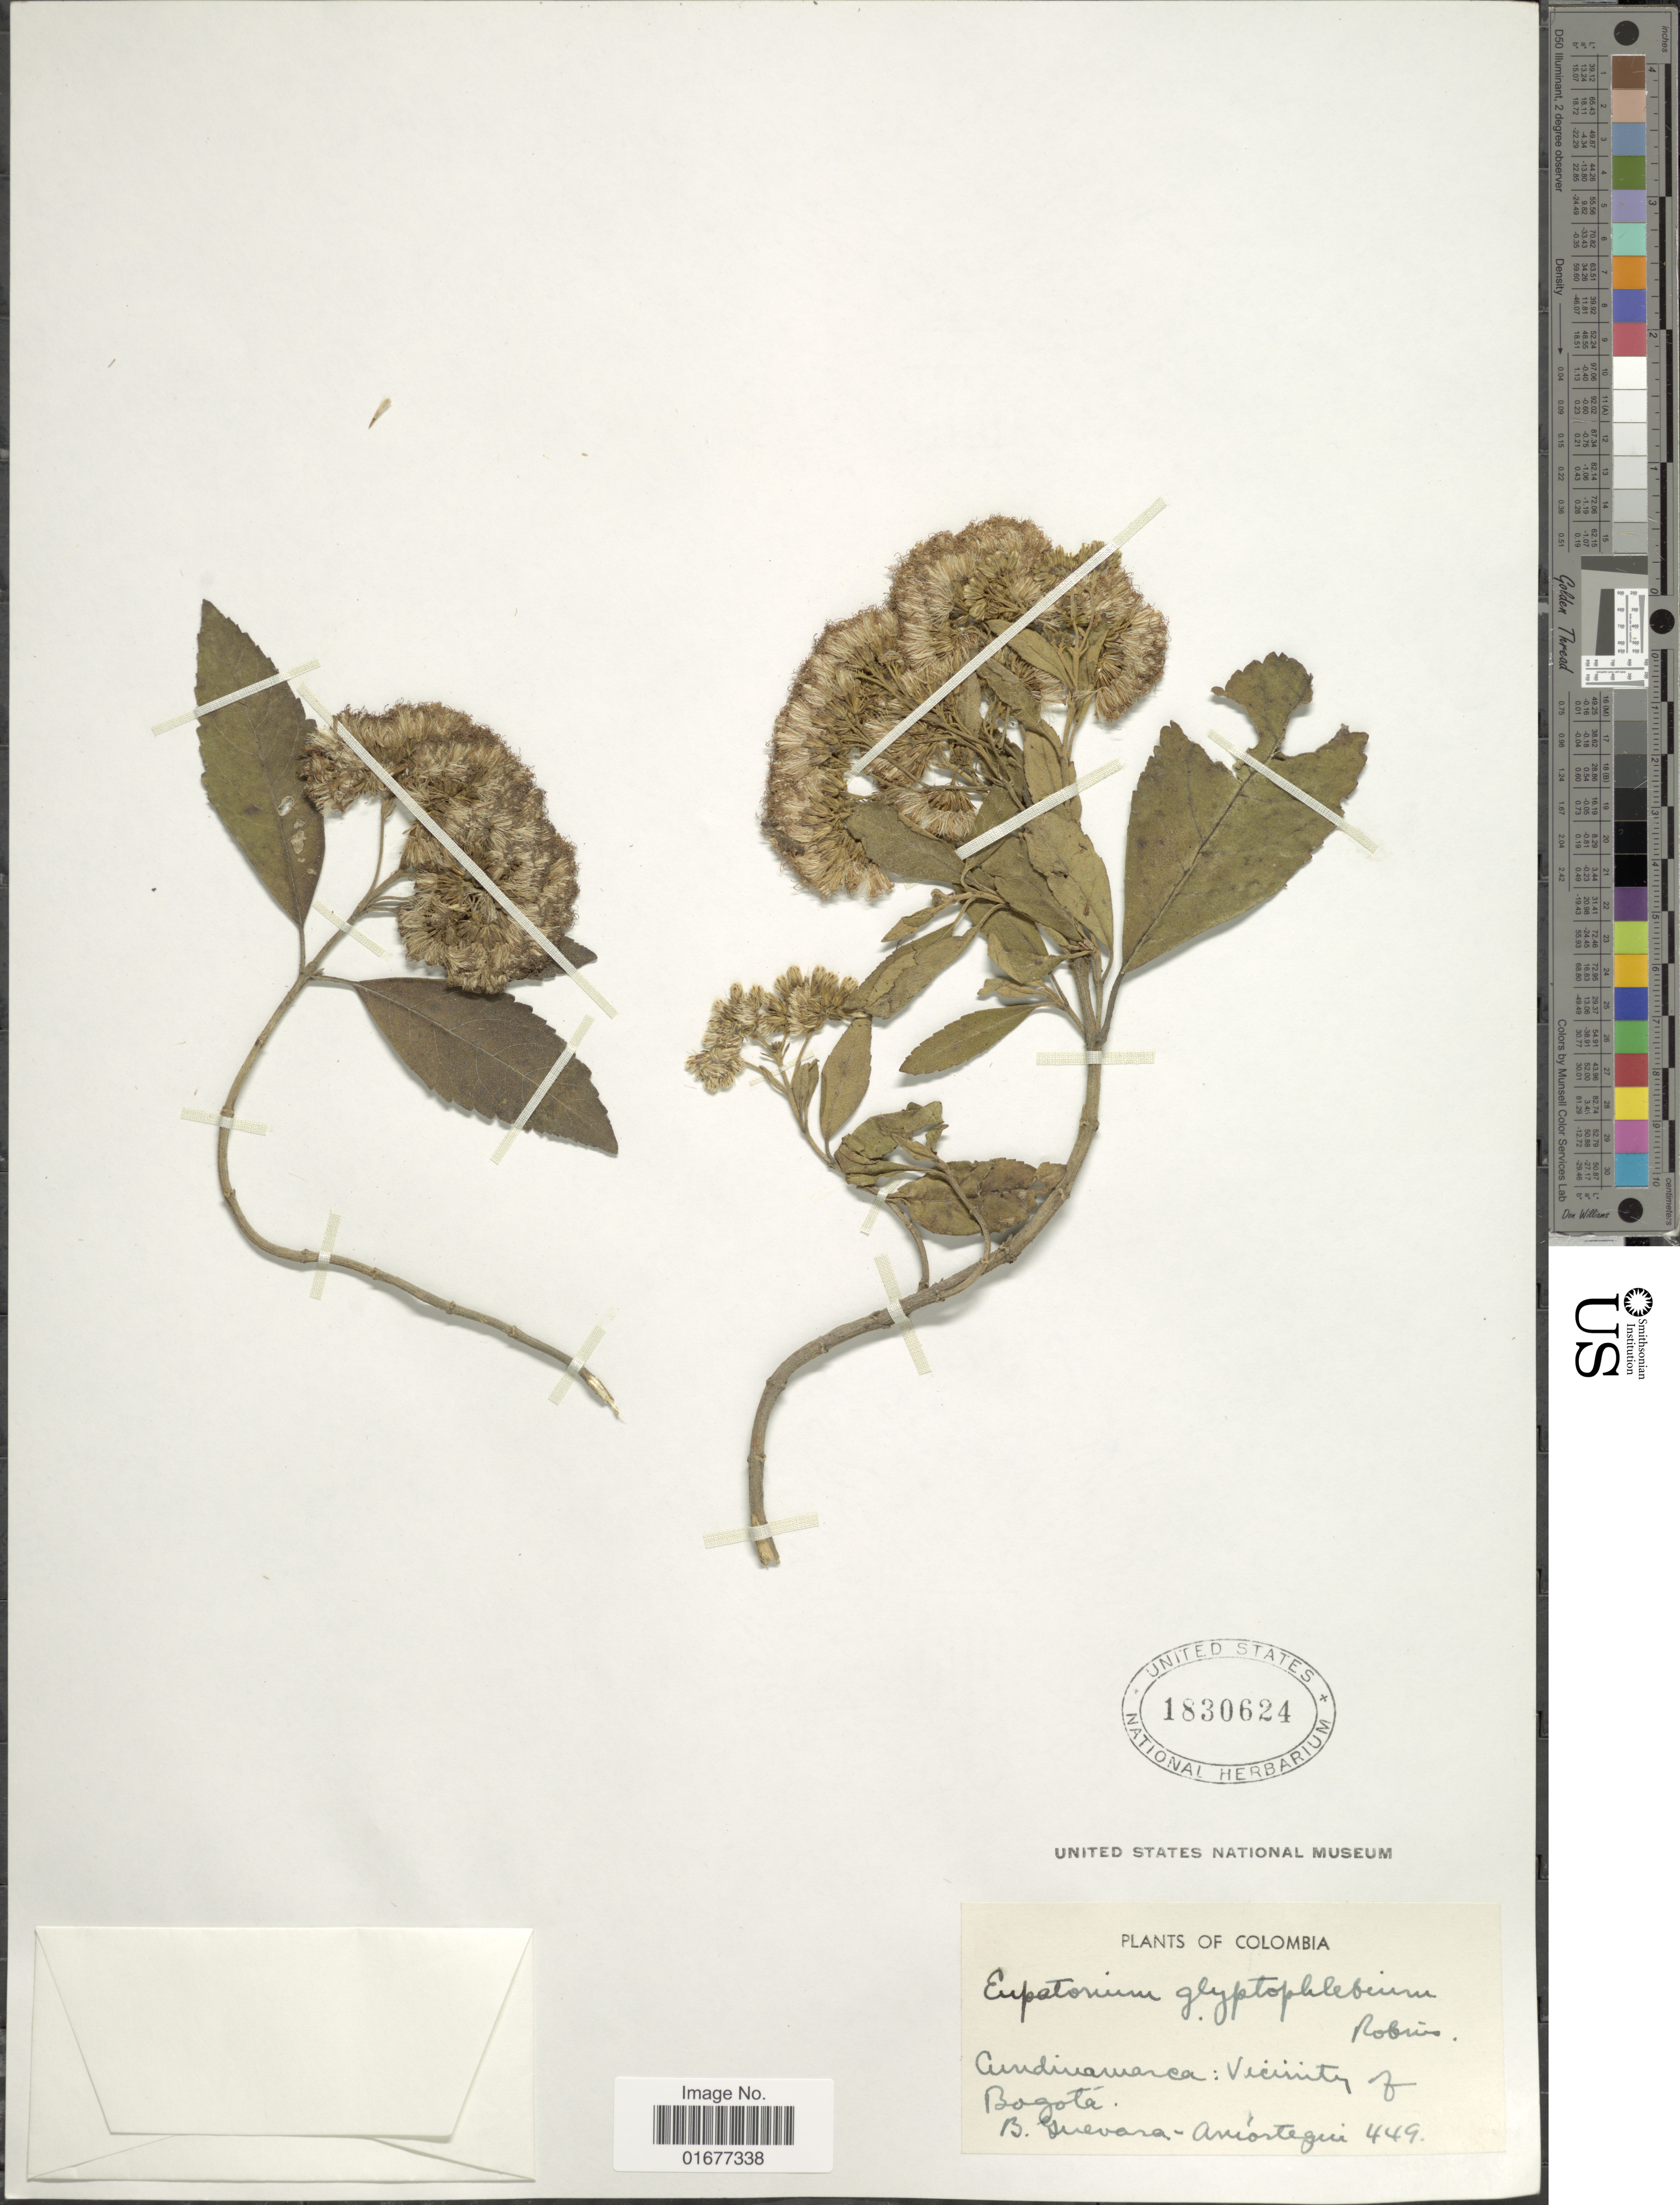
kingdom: Plantae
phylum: Tracheophyta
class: Magnoliopsida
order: Asterales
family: Asteraceae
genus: Ageratina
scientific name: Ageratina glyptophlebia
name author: (B.L. Rob.) R.M. King & H. Rob.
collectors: B. Guevara-Amortegui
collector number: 449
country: Colombia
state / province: Cundinamarca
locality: Vicinity of Bogota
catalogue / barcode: US 1830624